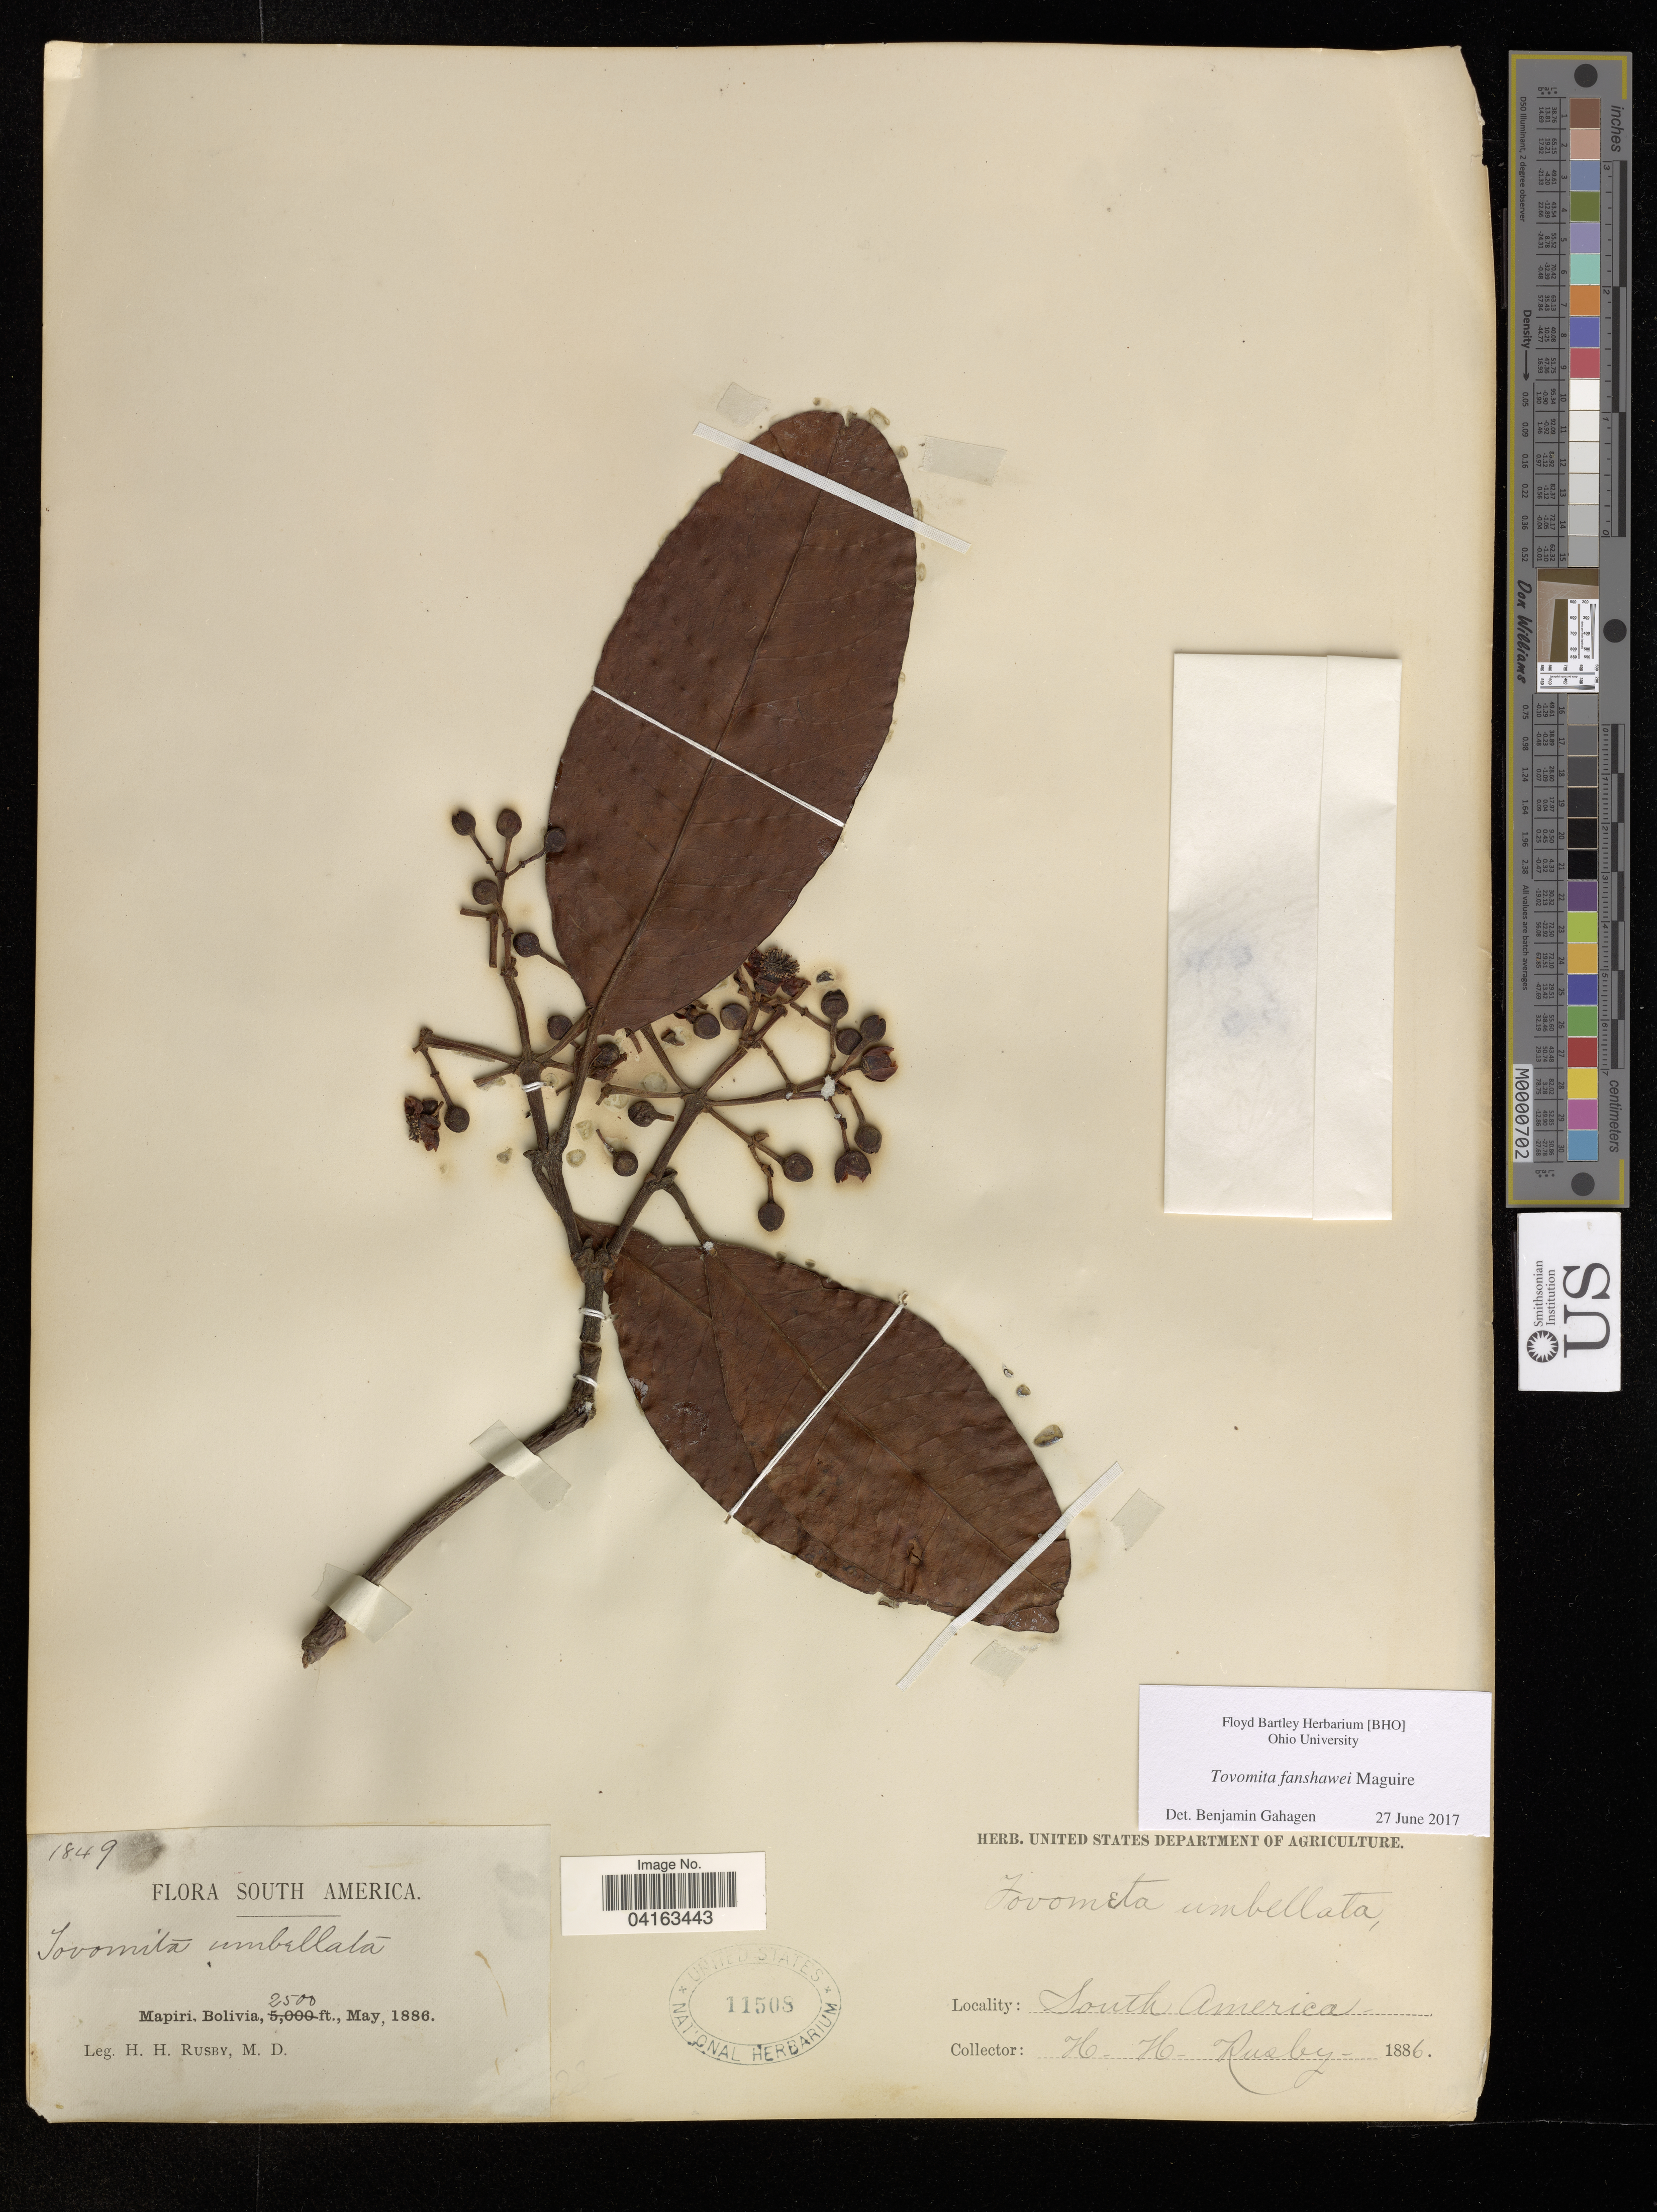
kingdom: Plantae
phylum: Tracheophyta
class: Magnoliopsida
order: Malpighiales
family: Clusiaceae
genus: Tovomita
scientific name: Tovomita fanshawei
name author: Maguire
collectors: H. H. Rusby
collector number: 1849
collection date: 1886-05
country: Bolivia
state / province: La Paz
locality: Mapiri.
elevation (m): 762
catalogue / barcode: US 11508